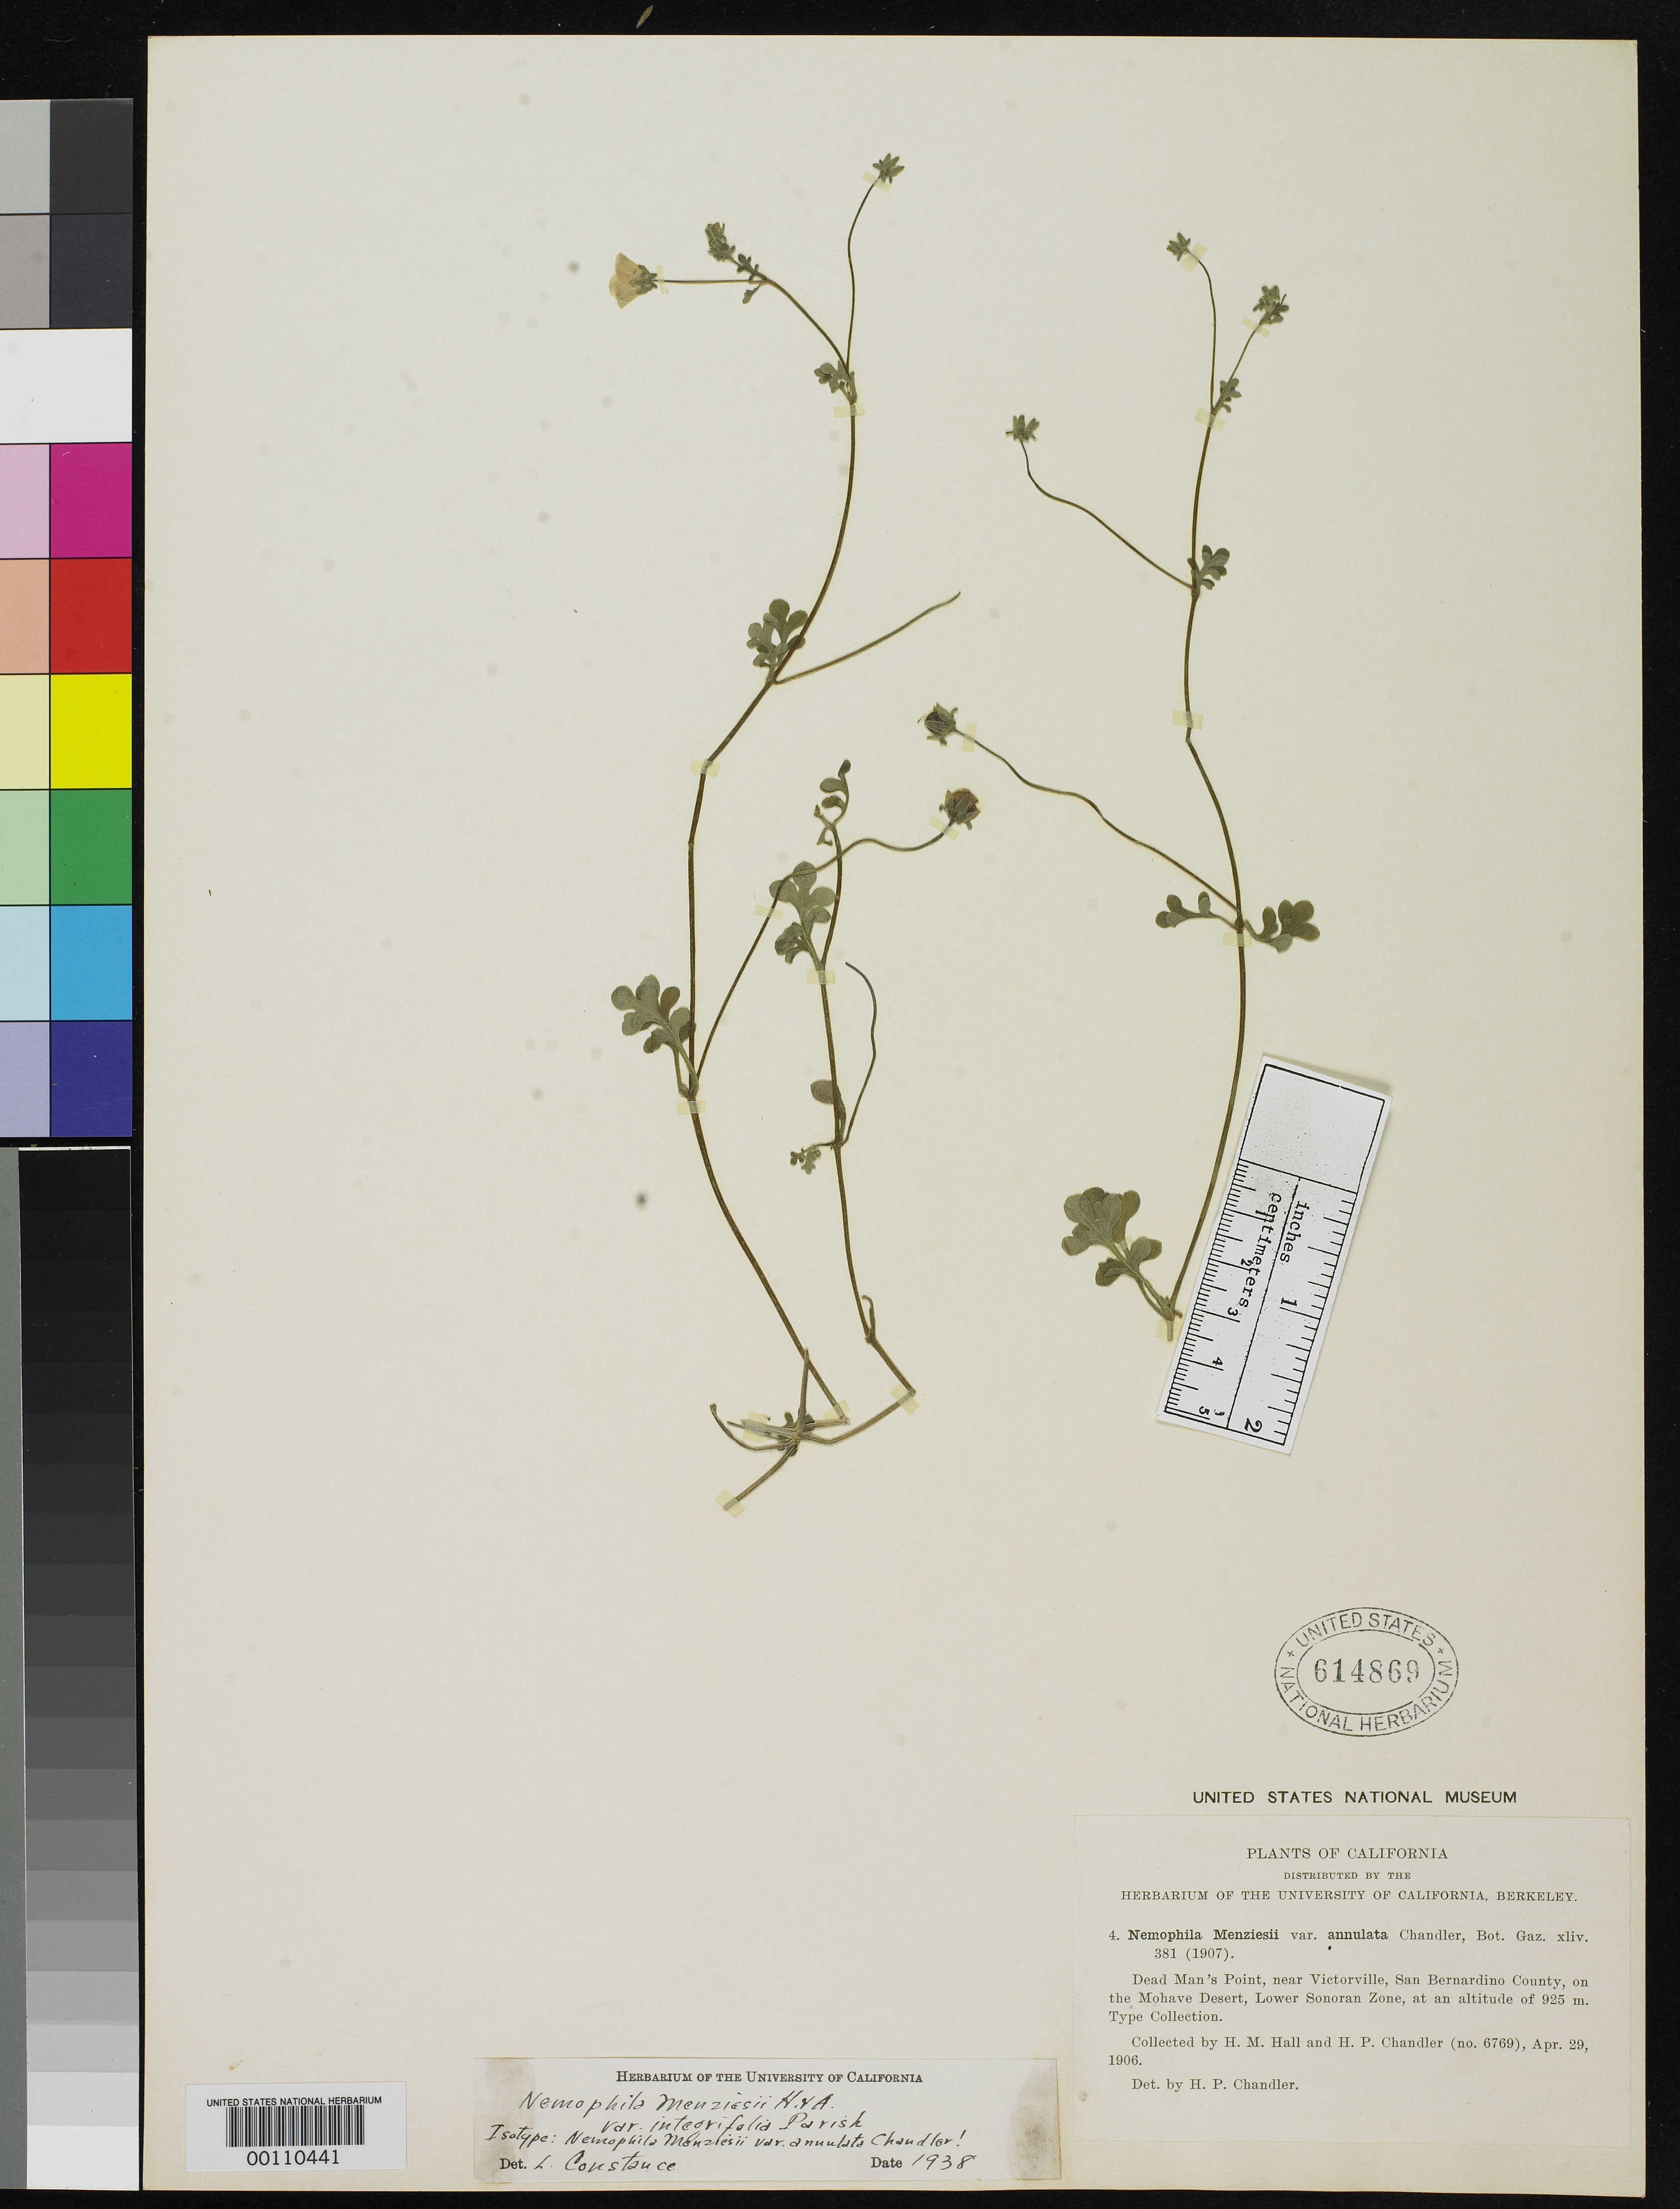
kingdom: Plantae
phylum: Tracheophyta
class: Magnoliopsida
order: Boraginales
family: Hydrophyllaceae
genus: Nemophila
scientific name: Nemophila menziesii var. annulata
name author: H.P. Chandler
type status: Isotype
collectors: H. M. Hall & H. Chandler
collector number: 6769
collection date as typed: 29 Apr 1906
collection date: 1906-04-29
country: United States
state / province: California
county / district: San Bernardino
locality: Deadman's Point, near Victorville.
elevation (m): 925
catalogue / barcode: US 614869